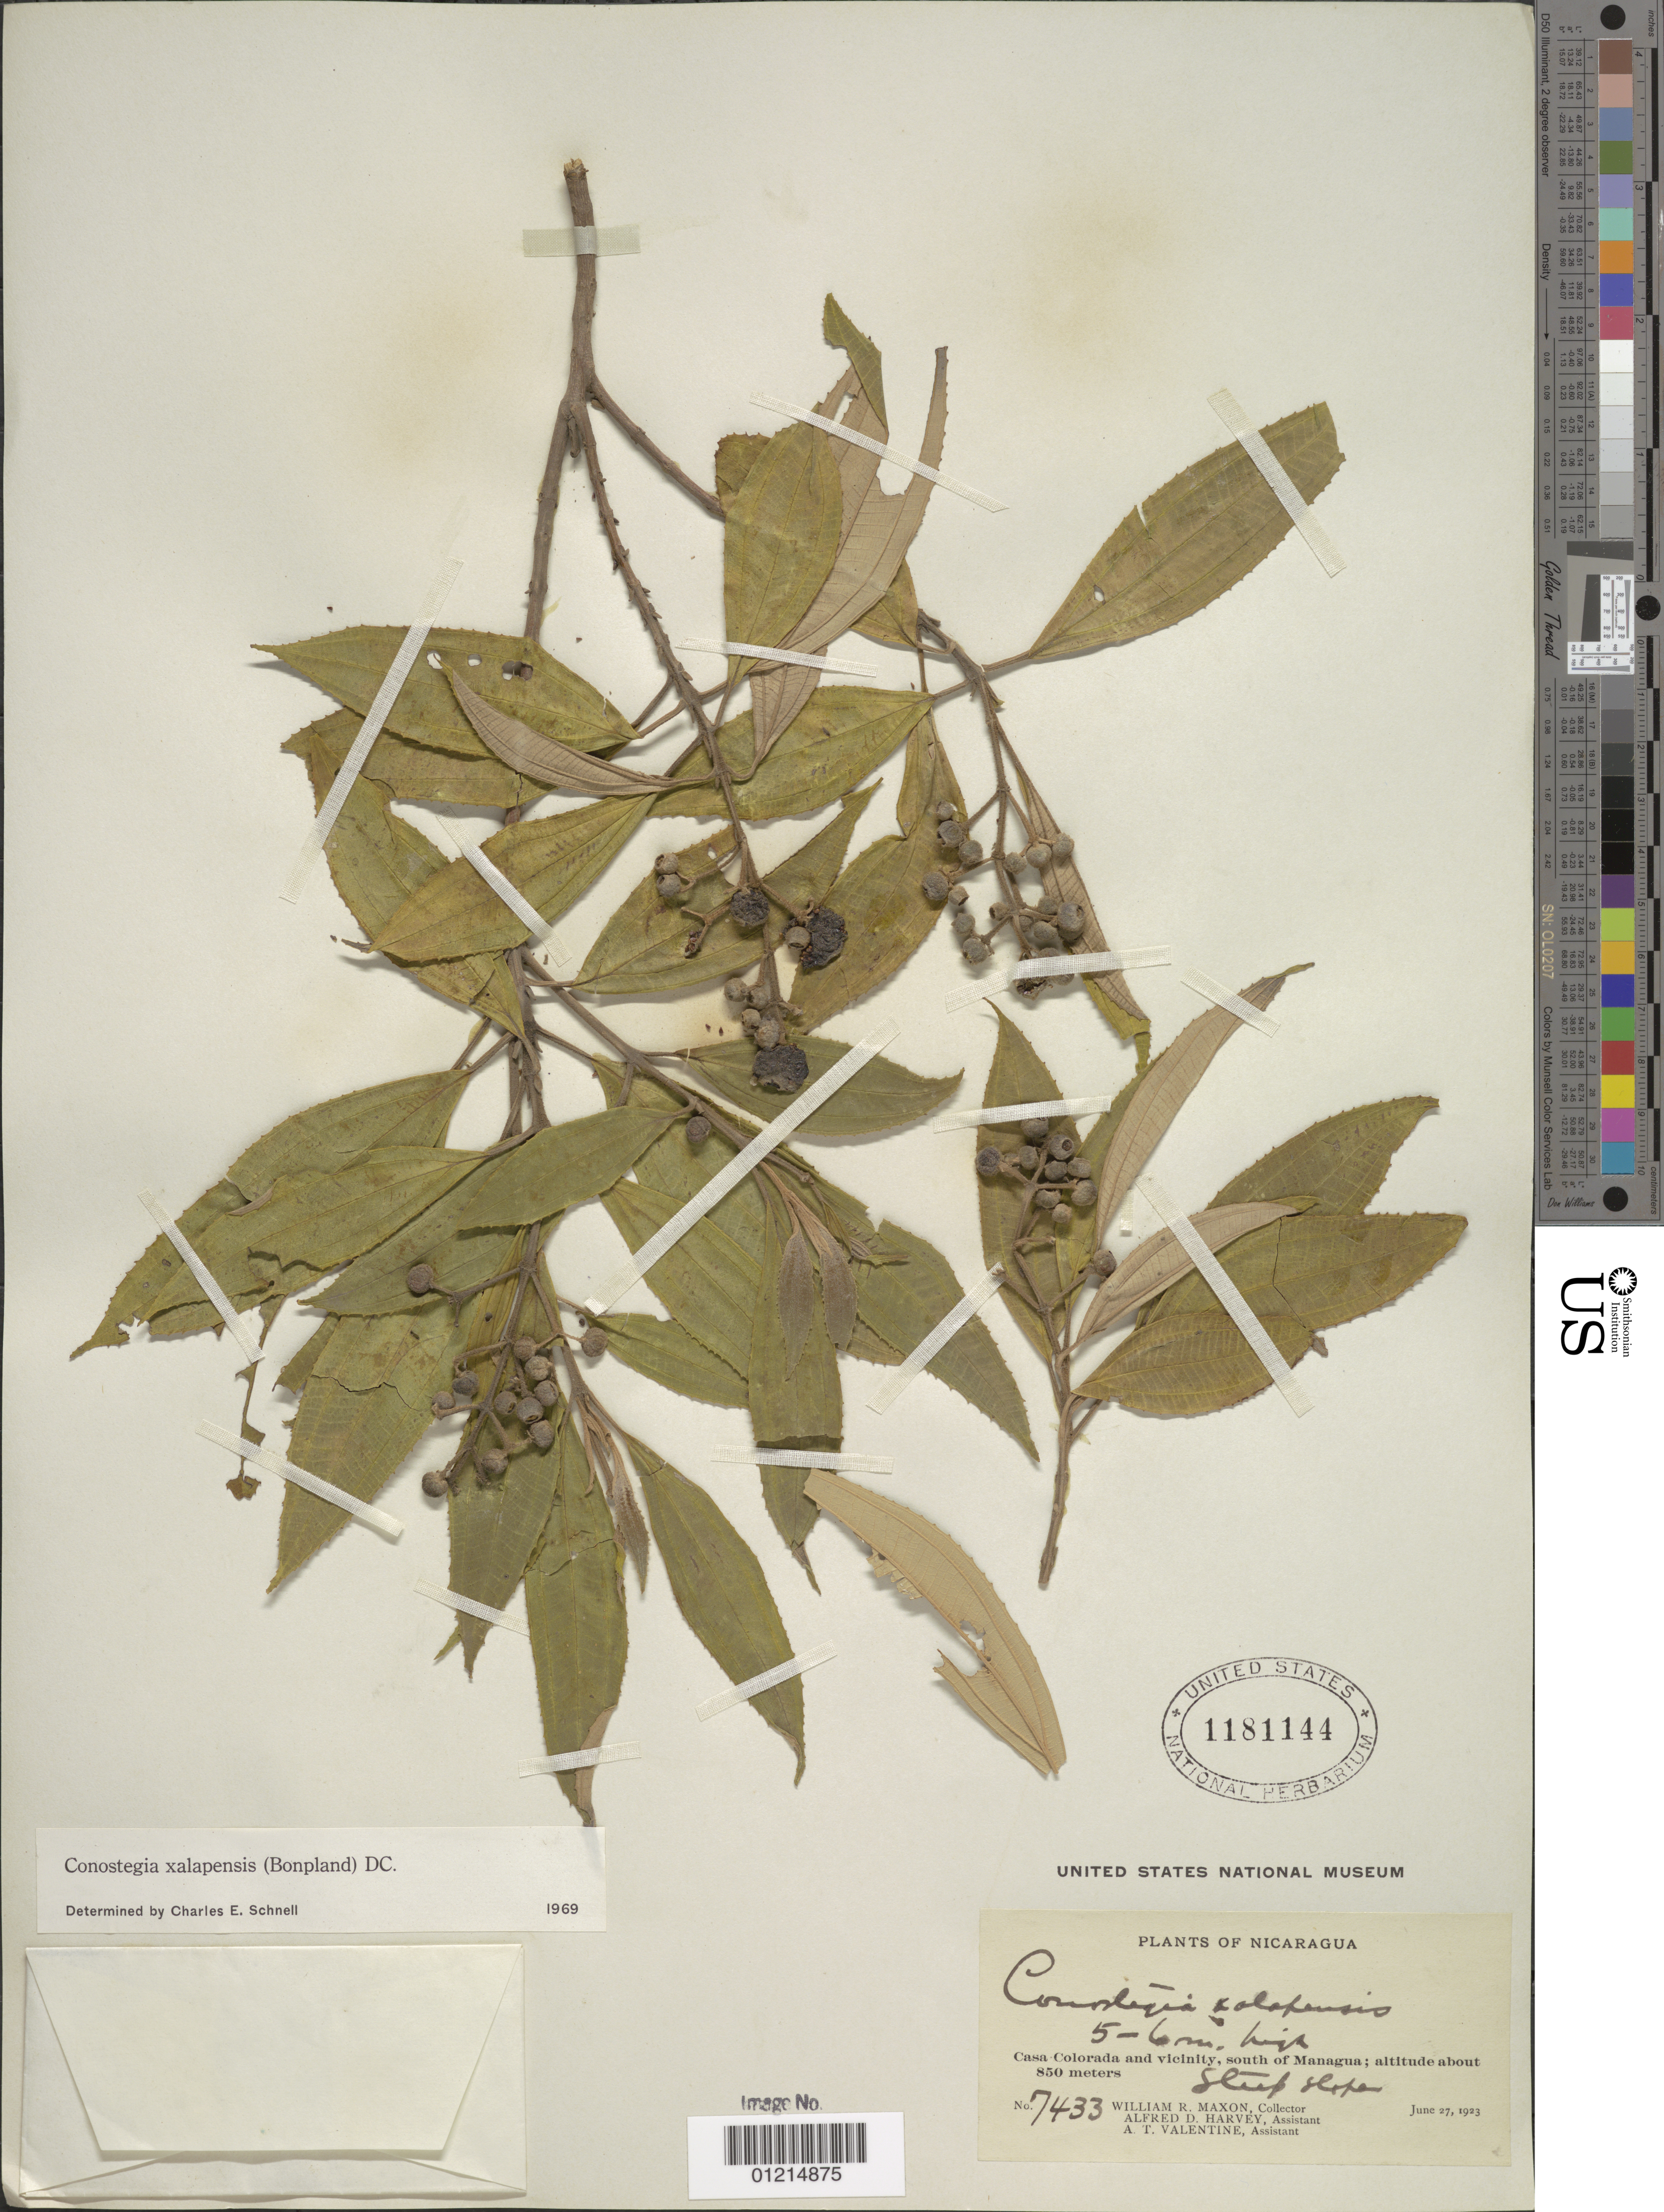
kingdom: Plantae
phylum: Tracheophyta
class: Magnoliopsida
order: Myrtales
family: Melastomataceae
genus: Conostegia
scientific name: Conostegia quadrangularis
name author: Schltdl. ex Steud.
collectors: W. R. Maxon, A. D. Harvey & A. Valentine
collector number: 7433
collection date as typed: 27 June 1923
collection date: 1923-06-27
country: Nicaragua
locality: Casa Colorada and vic, south of Managua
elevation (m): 850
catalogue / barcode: US 1181144